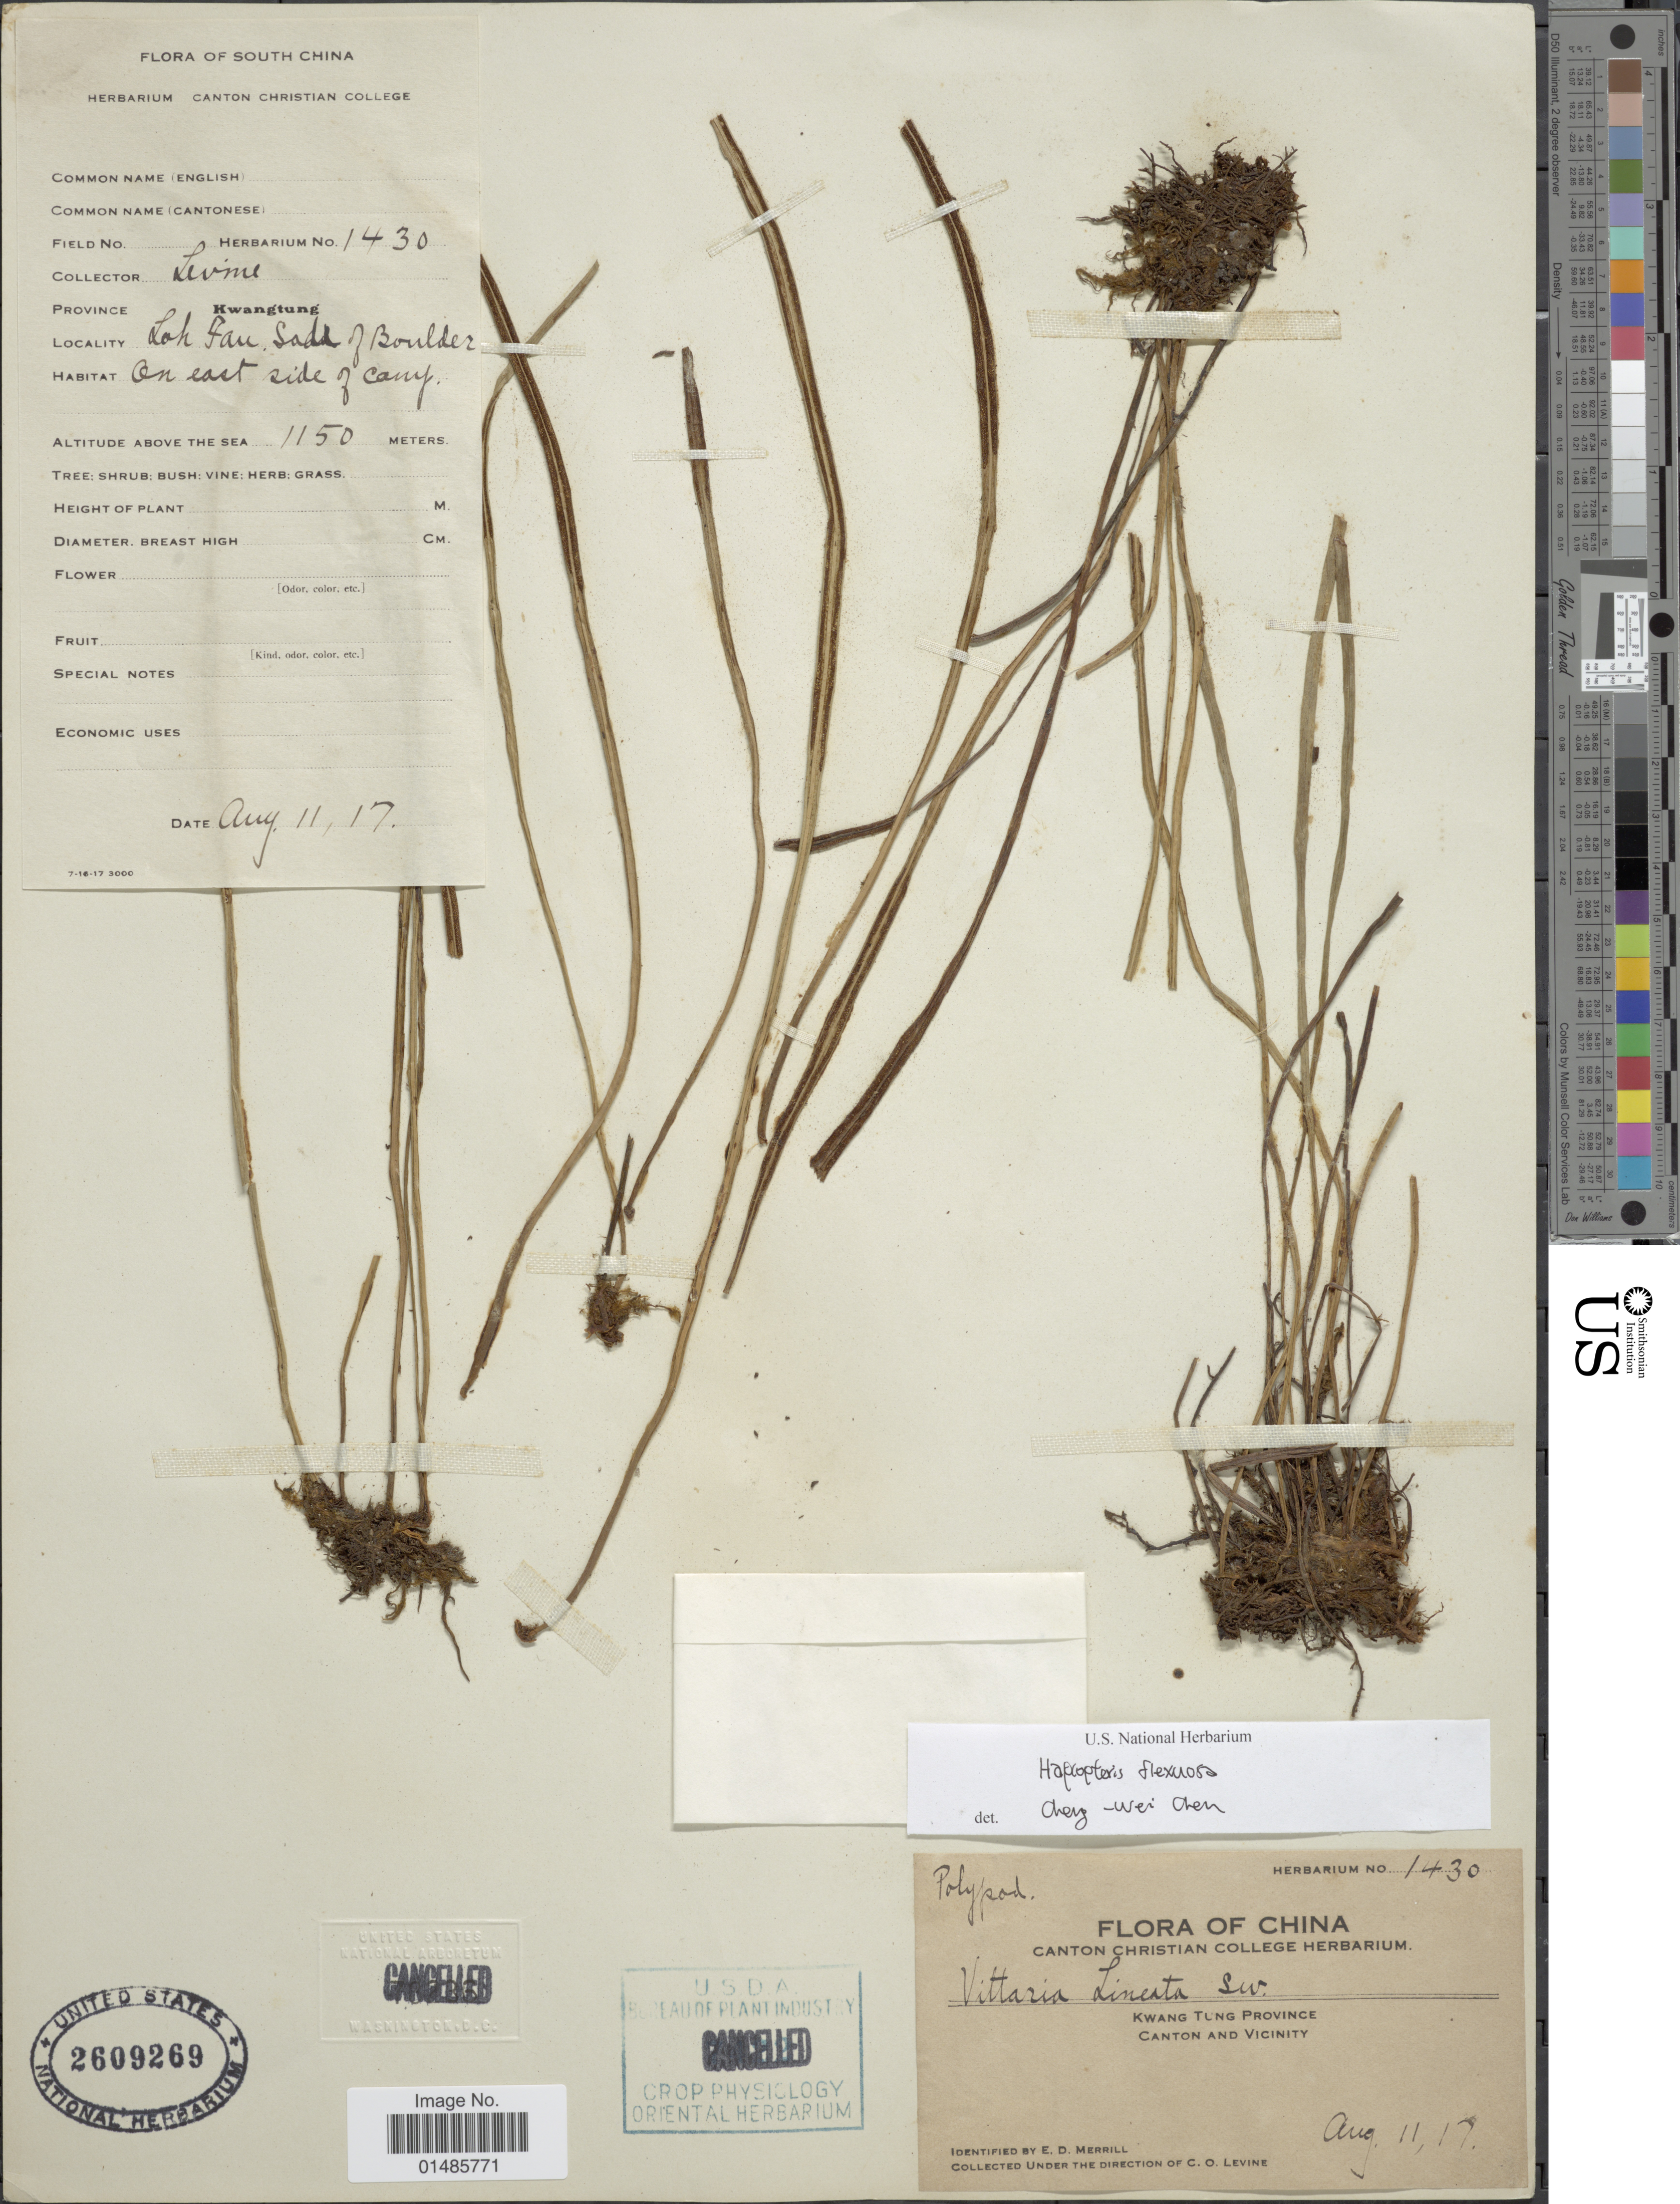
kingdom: Plantae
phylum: Tracheophyta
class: Polypodiopsida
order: Polypodiales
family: Pteridaceae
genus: Haplopteris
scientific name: Haplopteris flexuosa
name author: (Fée) E.H. Crane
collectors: -. Levine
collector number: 1430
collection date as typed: Transcribed d/m/y: 11/8/17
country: China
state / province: Guangdong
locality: South China. Province Kwangtung. Loh Fau, Sade of Boulder. [interpreted] Canton and Vicinity.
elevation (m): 1150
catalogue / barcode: US 2609269